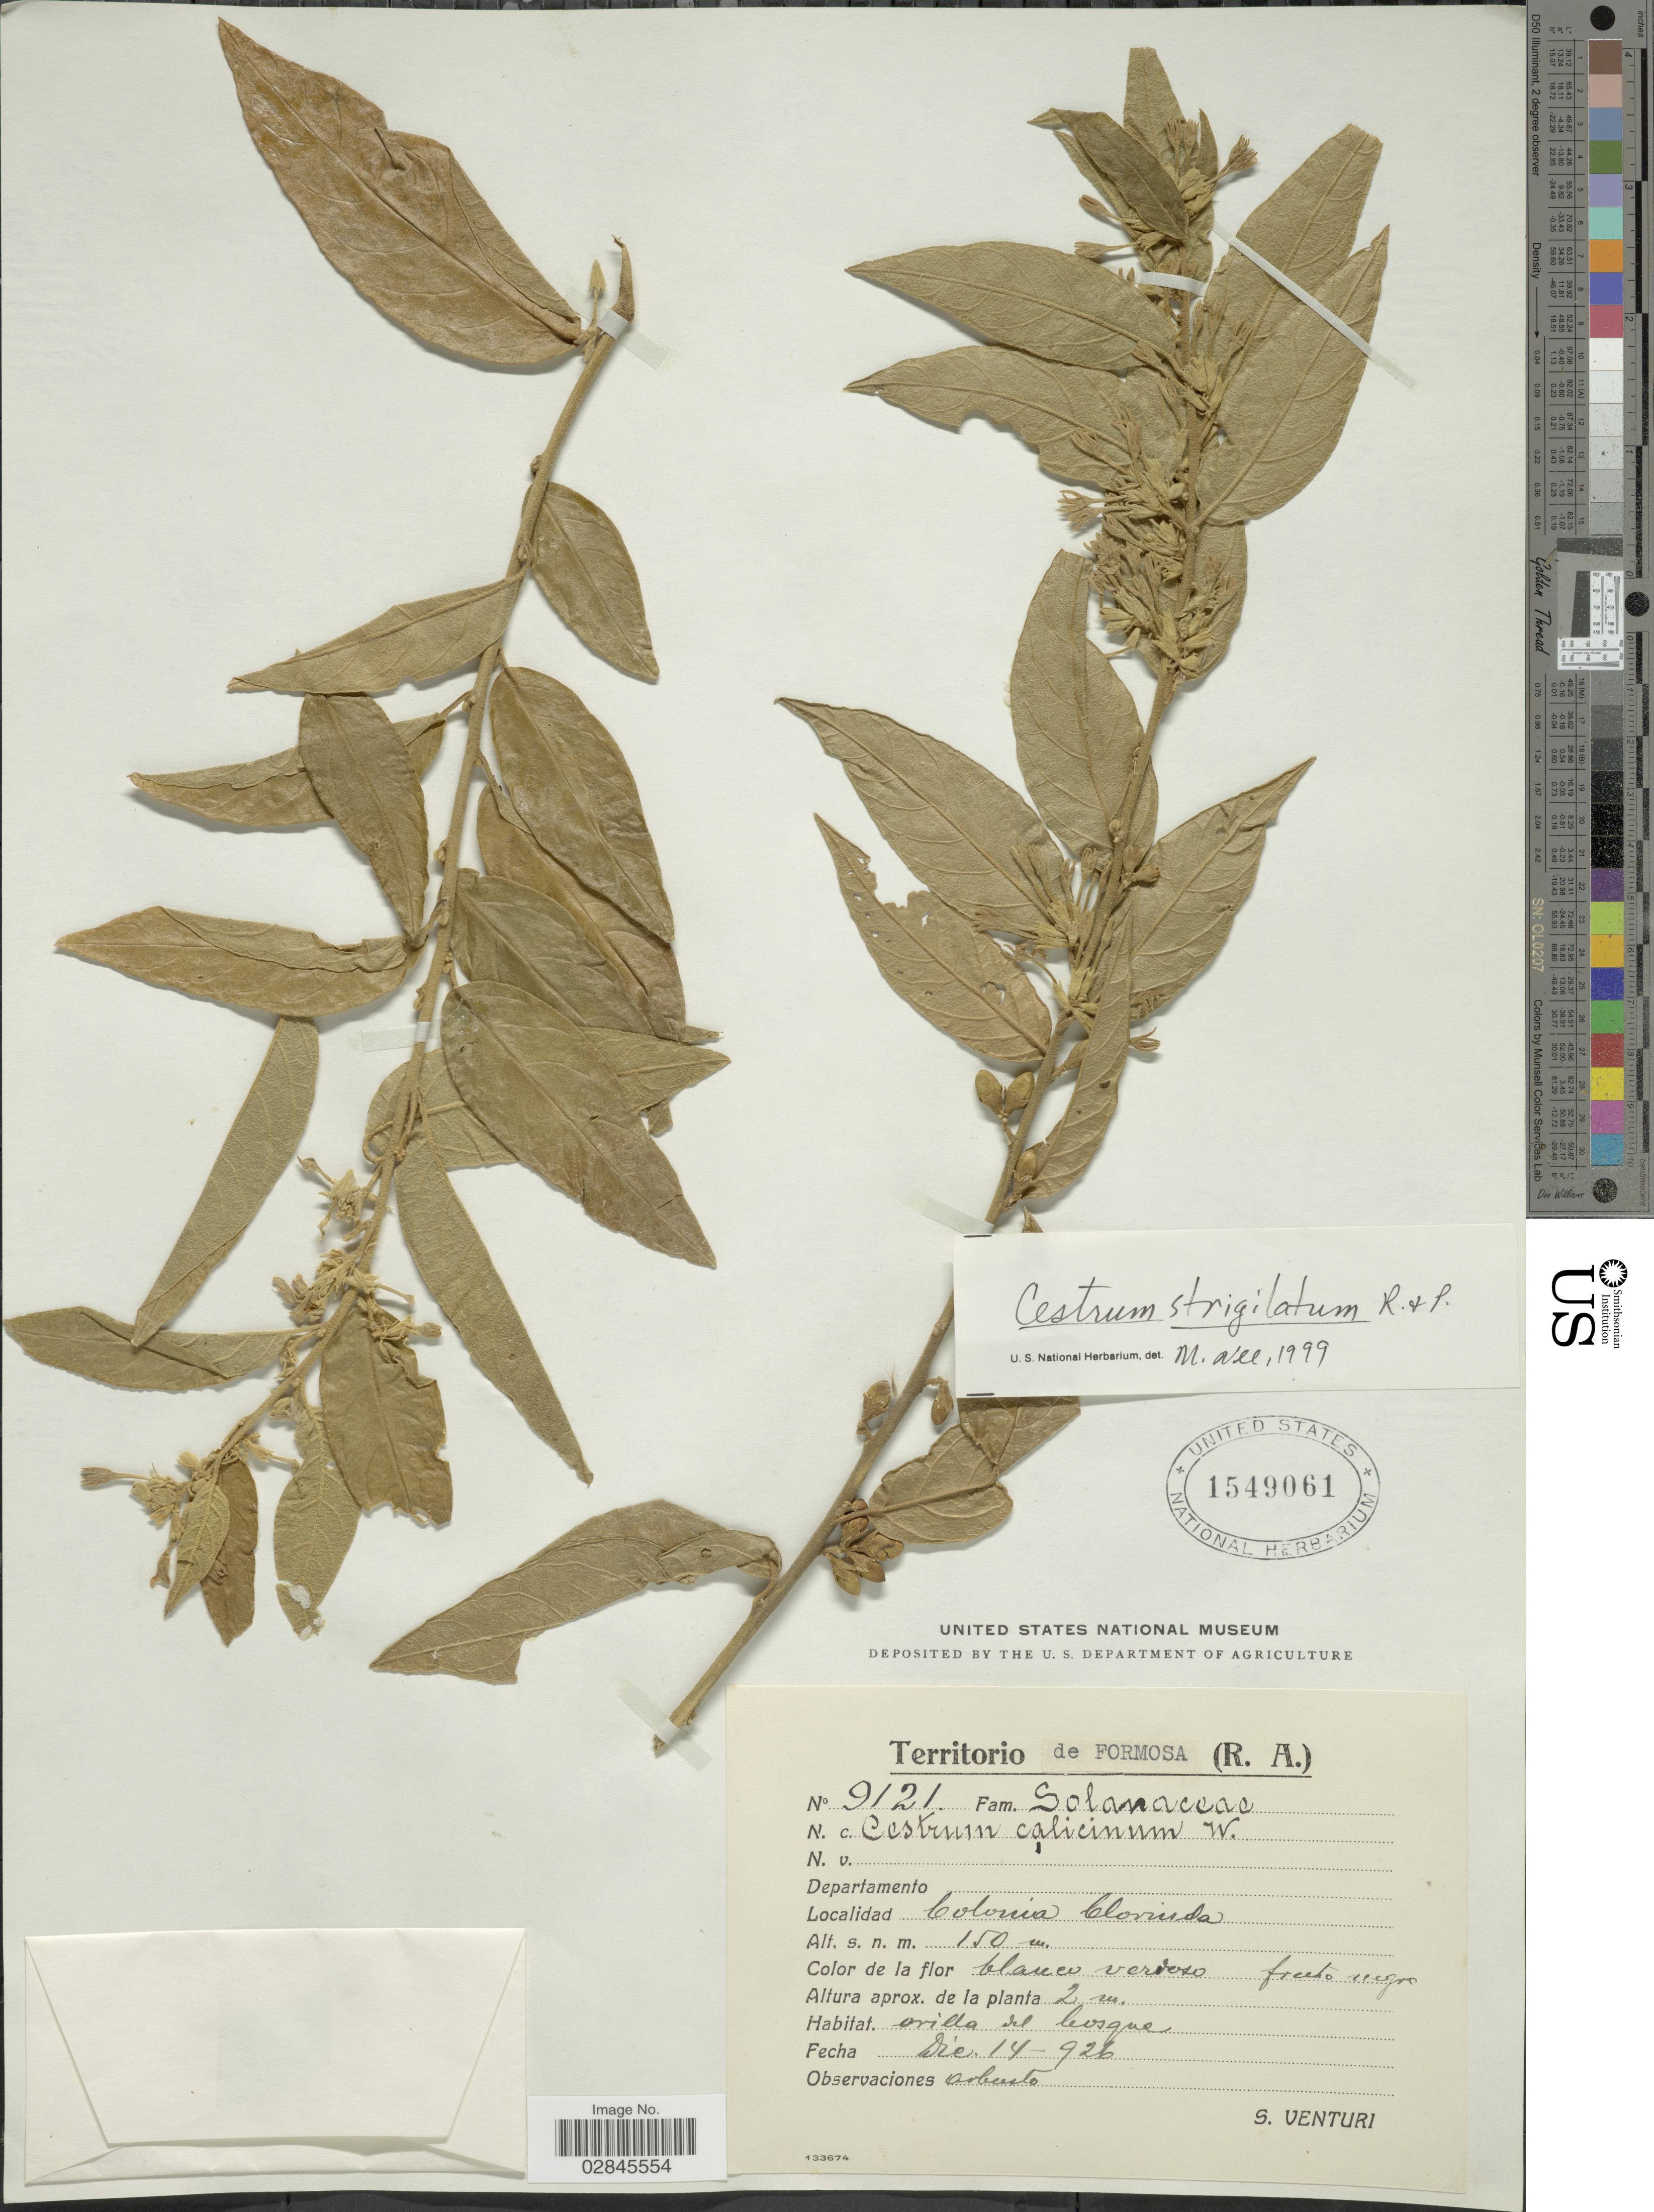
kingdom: Plantae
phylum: Tracheophyta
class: Magnoliopsida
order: Solanales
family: Solanaceae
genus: Cestrum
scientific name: Cestrum strigilatum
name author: Ruiz & Pav.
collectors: S. Venturi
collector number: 9121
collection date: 1926-12-14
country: Argentina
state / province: Formosa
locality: Territorio de Forma. Colonia Clorinda.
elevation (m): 150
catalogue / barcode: US 1549061